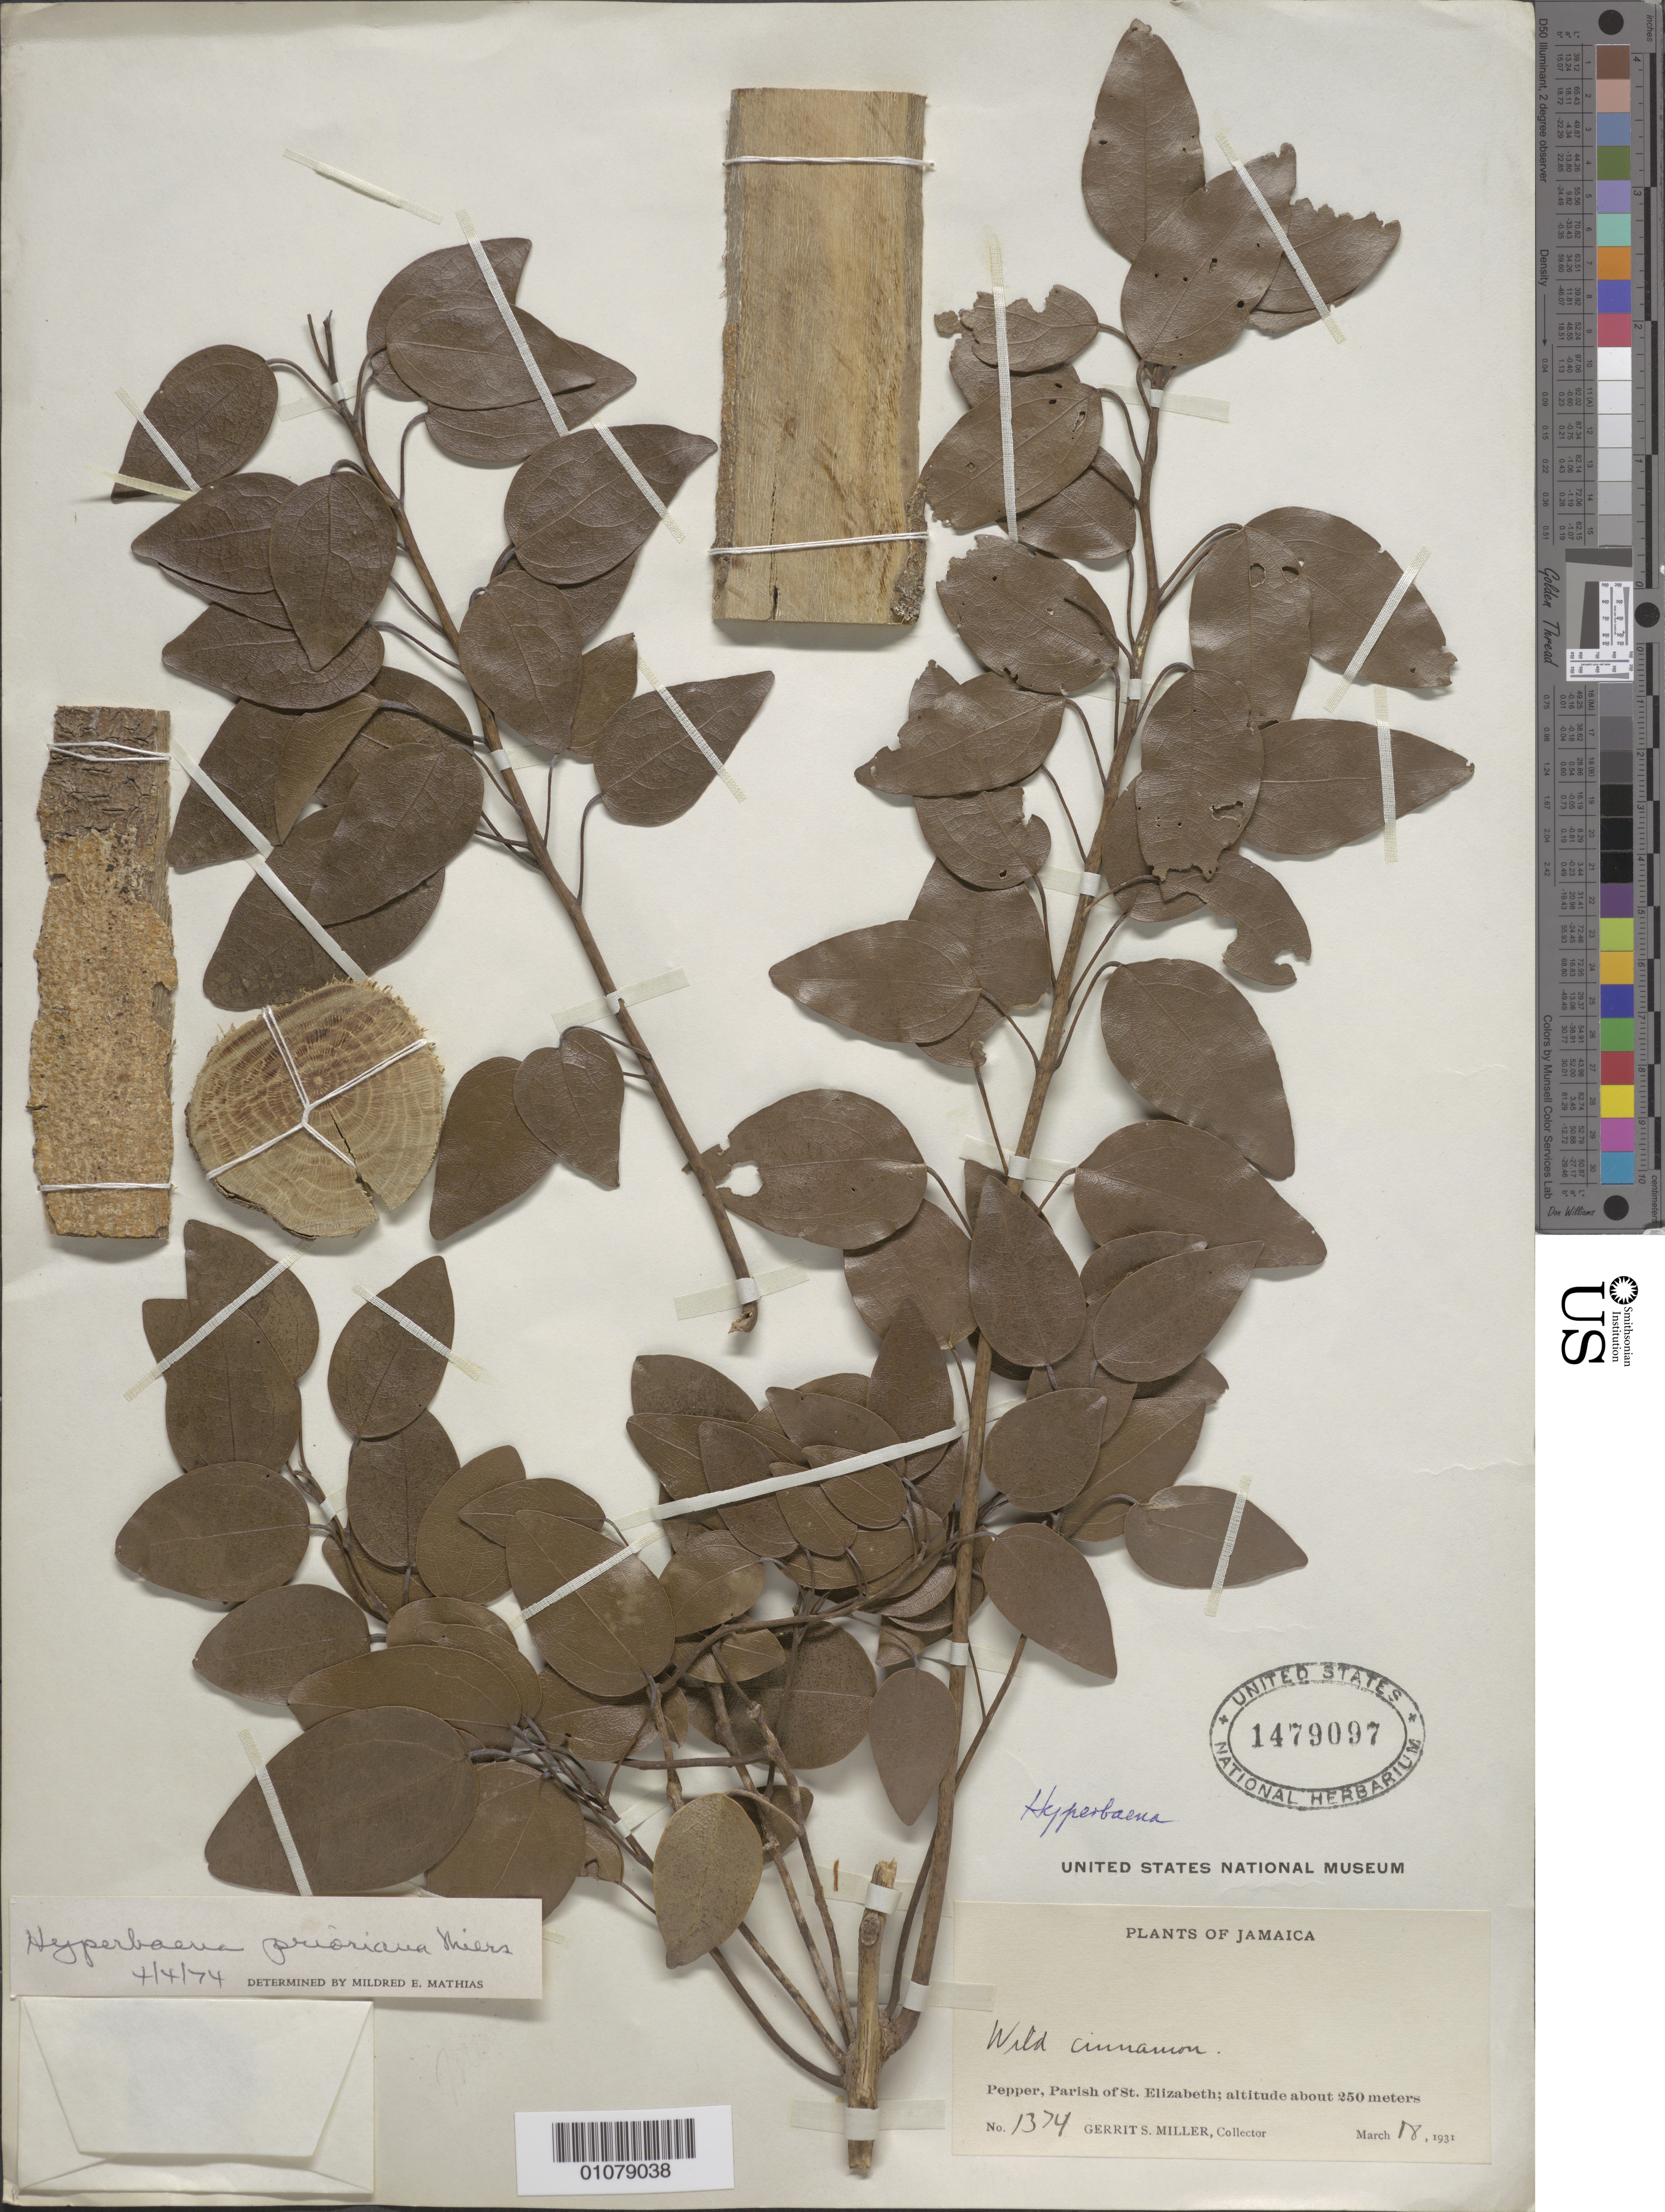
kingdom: Plantae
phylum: Tracheophyta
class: Magnoliopsida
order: Ranunculales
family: Menispermaceae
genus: Hyperbaena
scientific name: Hyperbaena prioriana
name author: Miers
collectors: G. S. Miller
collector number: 1374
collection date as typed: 18 Mar 1931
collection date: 1931-03-18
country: Jamaica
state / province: Saint Elizabeth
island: Jamaica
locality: Pepper, Parish of St. Elizabeth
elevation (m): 250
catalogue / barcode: US 1479097